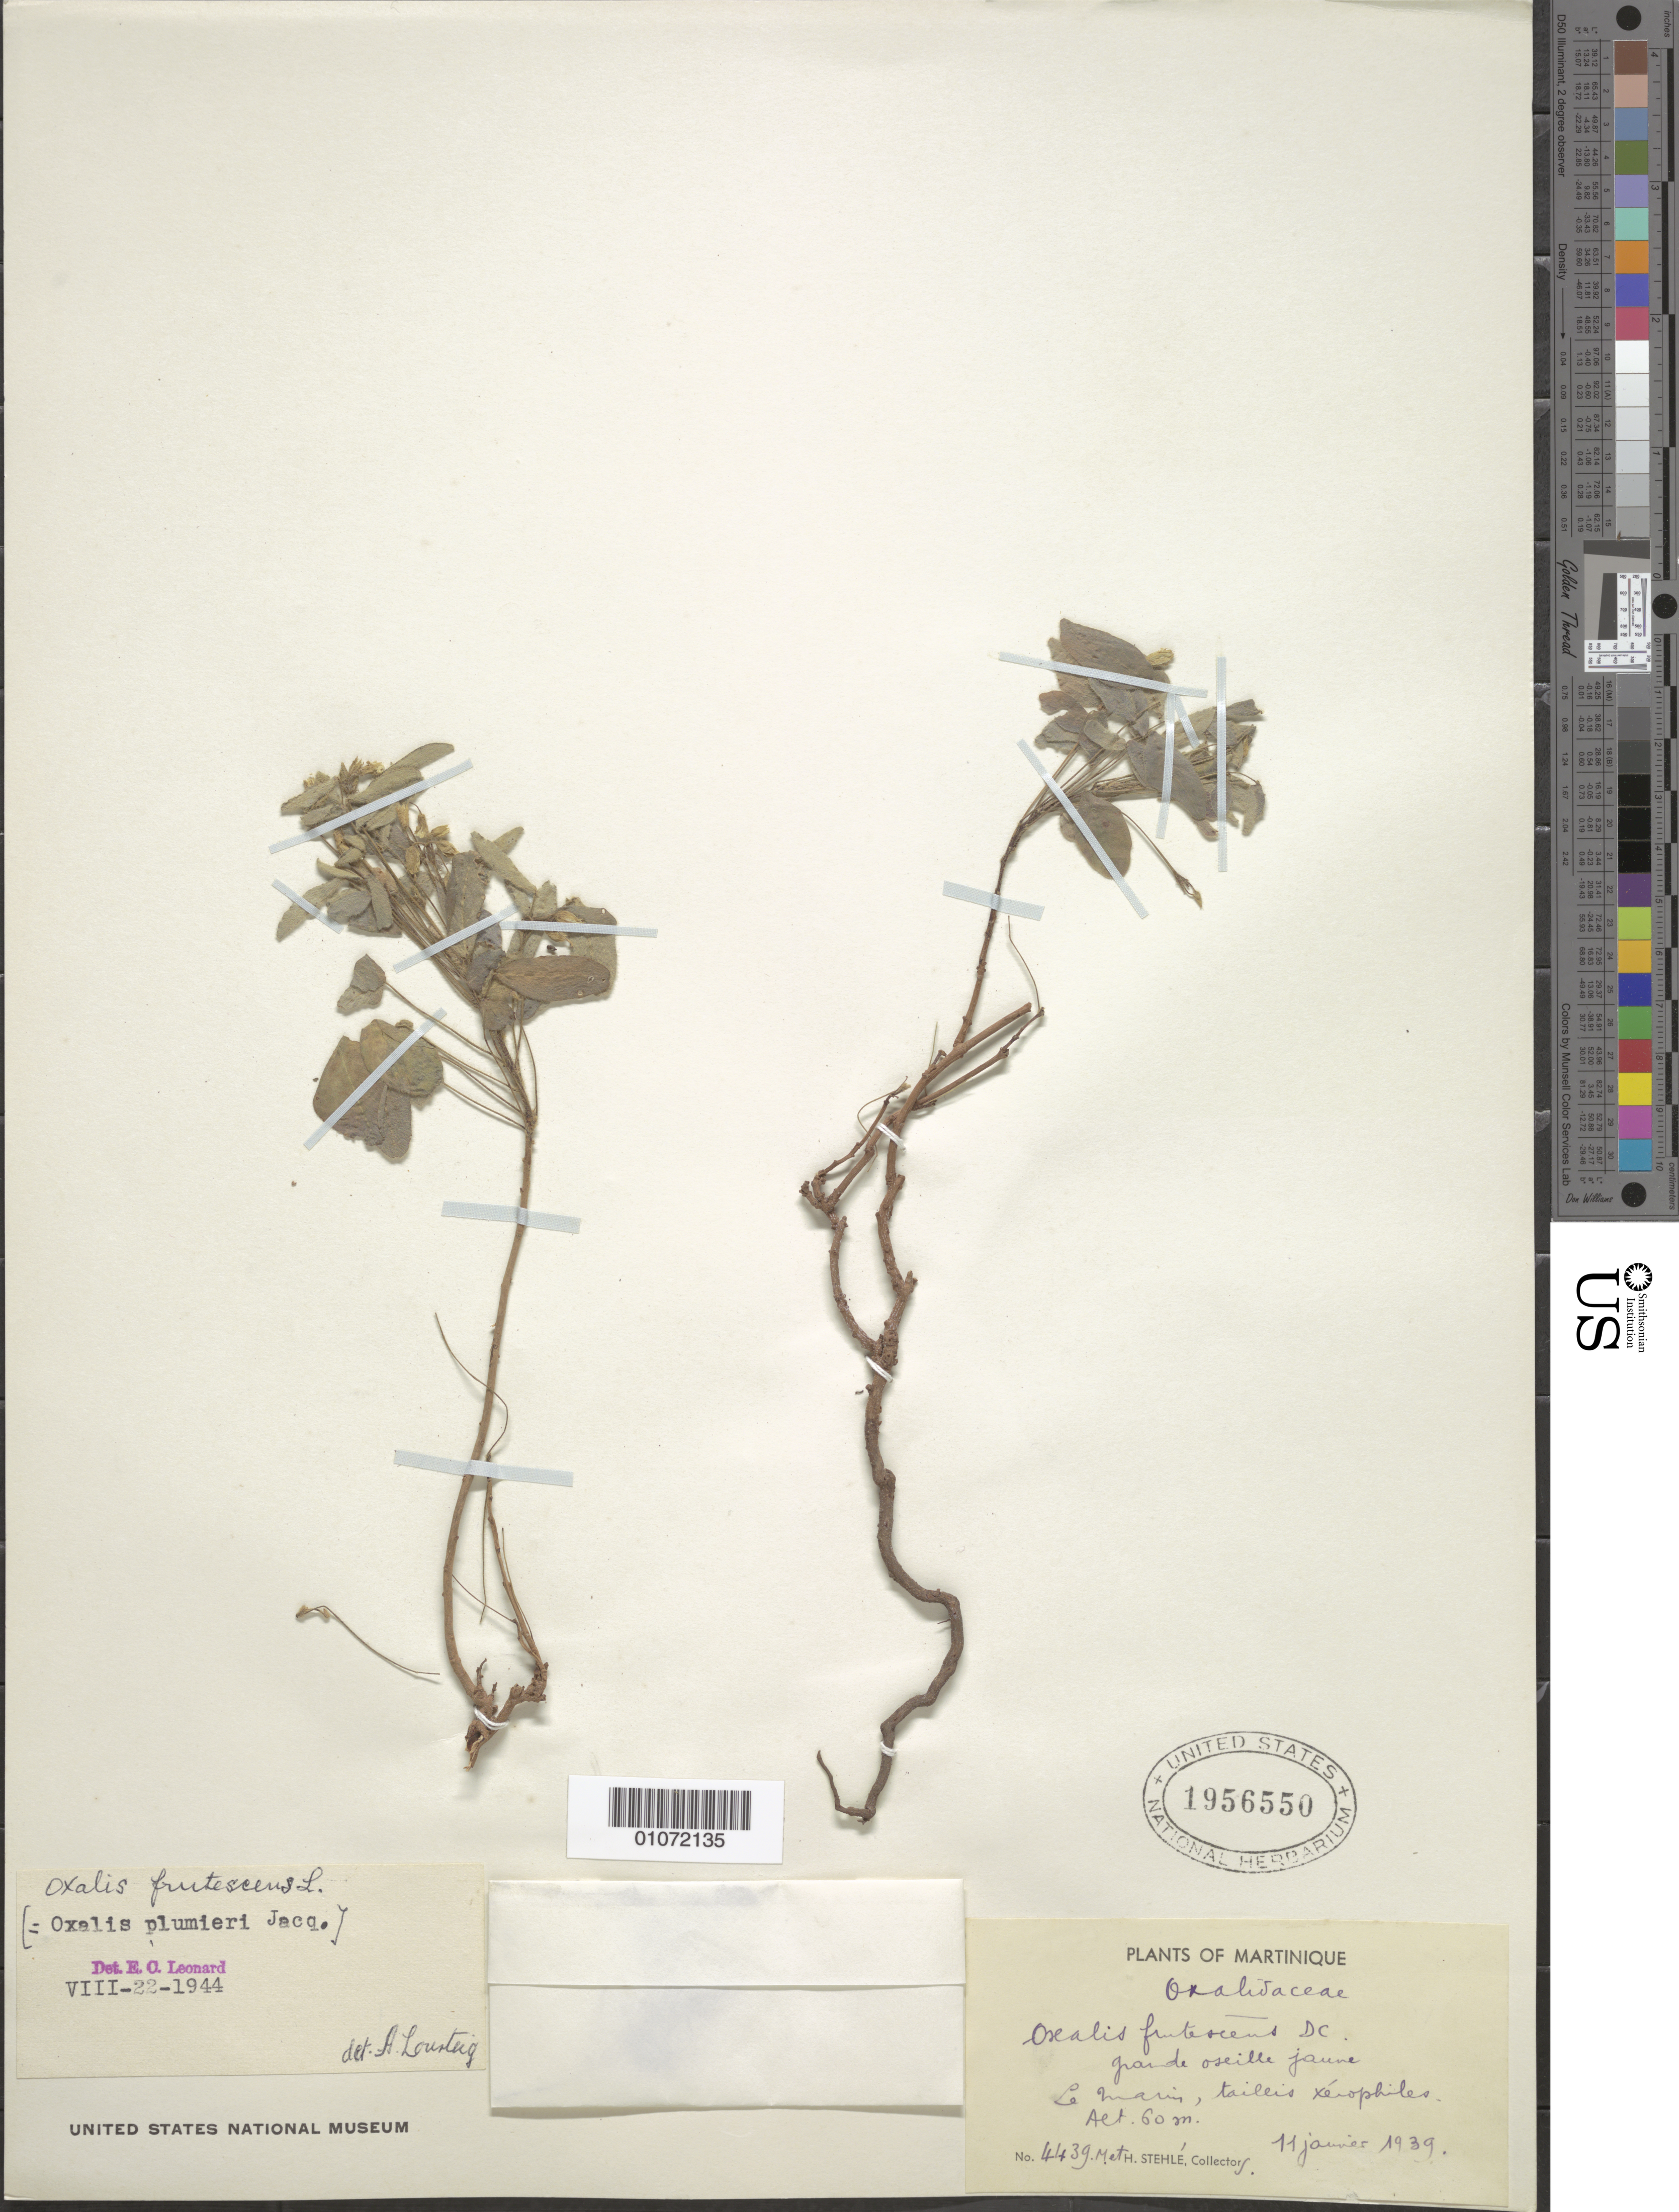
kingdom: Plantae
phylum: Tracheophyta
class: Magnoliopsida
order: Oxalidales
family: Oxalidaceae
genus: Oxalis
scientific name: Oxalis frutescens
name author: L.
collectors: H. Stehlé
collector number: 4439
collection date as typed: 11 Jan 1939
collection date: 1939-01-11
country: Martinique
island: Martinique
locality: La massif taillis xenipholis.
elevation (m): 60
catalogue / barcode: US 1956550